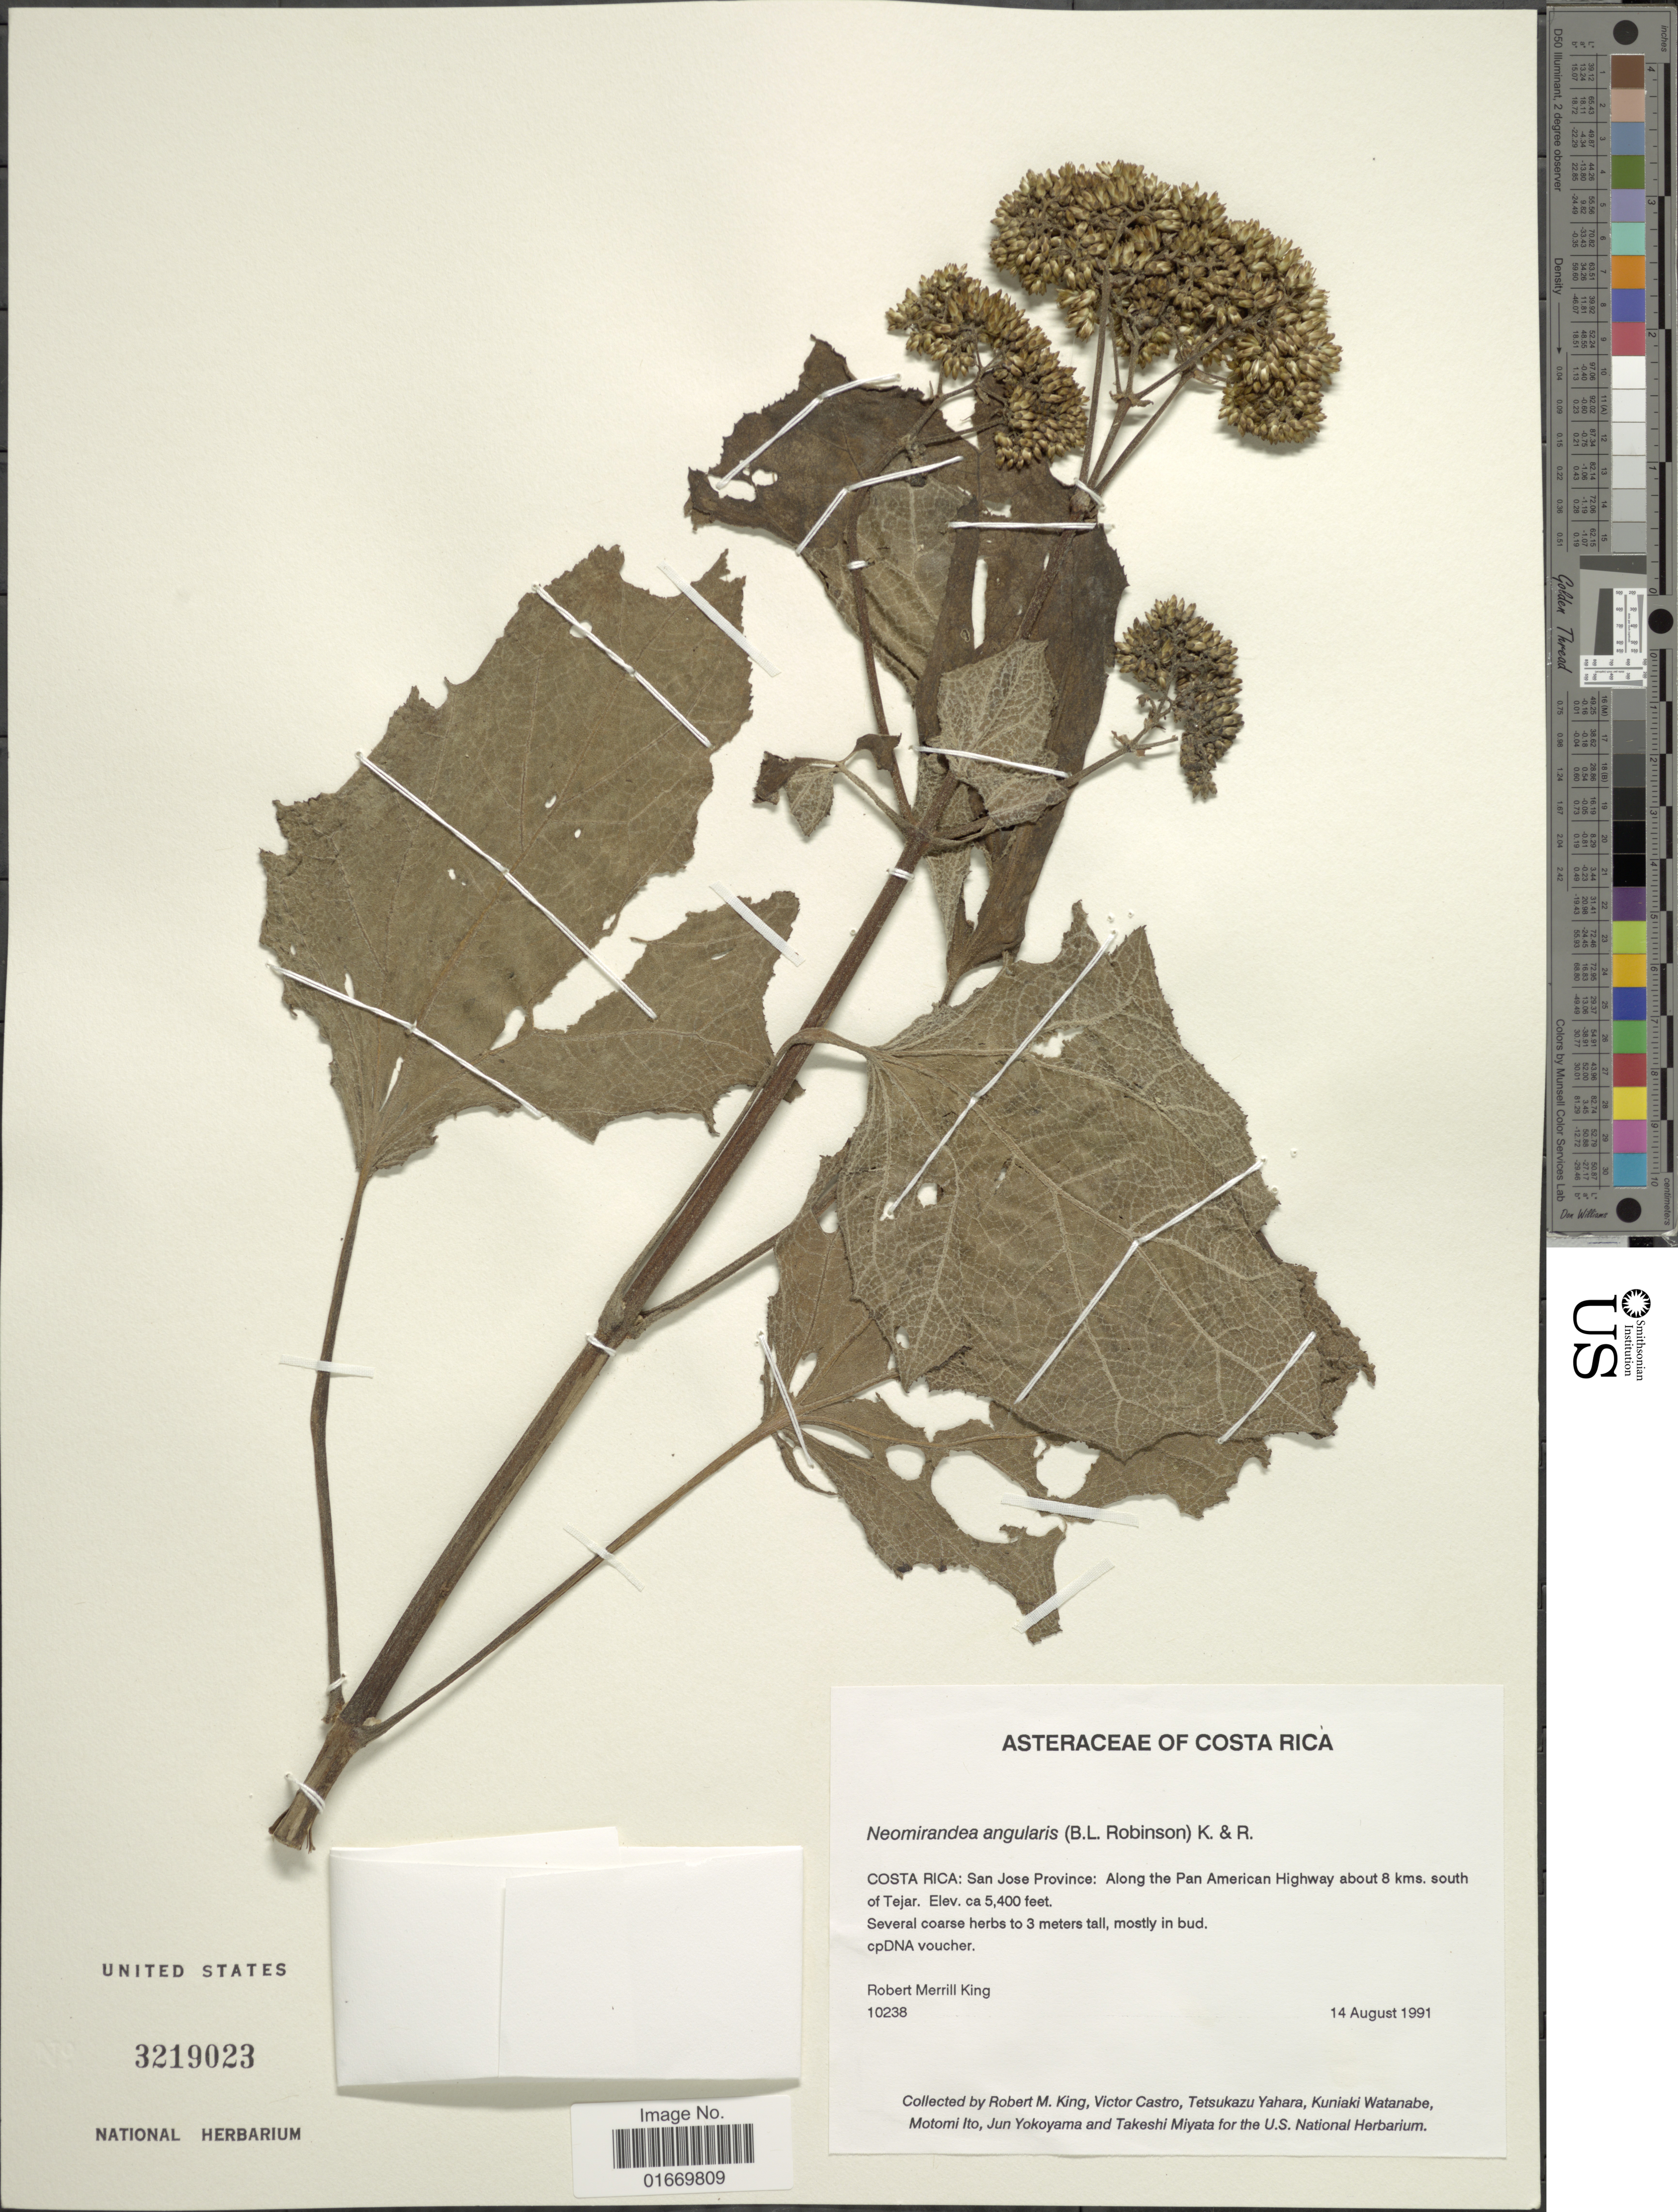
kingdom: Plantae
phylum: Tracheophyta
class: Magnoliopsida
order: Asterales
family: Asteraceae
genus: Neomirandea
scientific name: Neomirandea angularis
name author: (B.L. Rob.) R.M. King & H. Rob.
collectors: R. M. King, V. Castro, T. Yahara, K. Watanabe & et al.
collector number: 10238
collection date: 1991-08-14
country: Costa Rica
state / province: San José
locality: Along the Pan American Highway about 8 kms. south of Tejar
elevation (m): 1646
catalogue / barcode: US 3219023